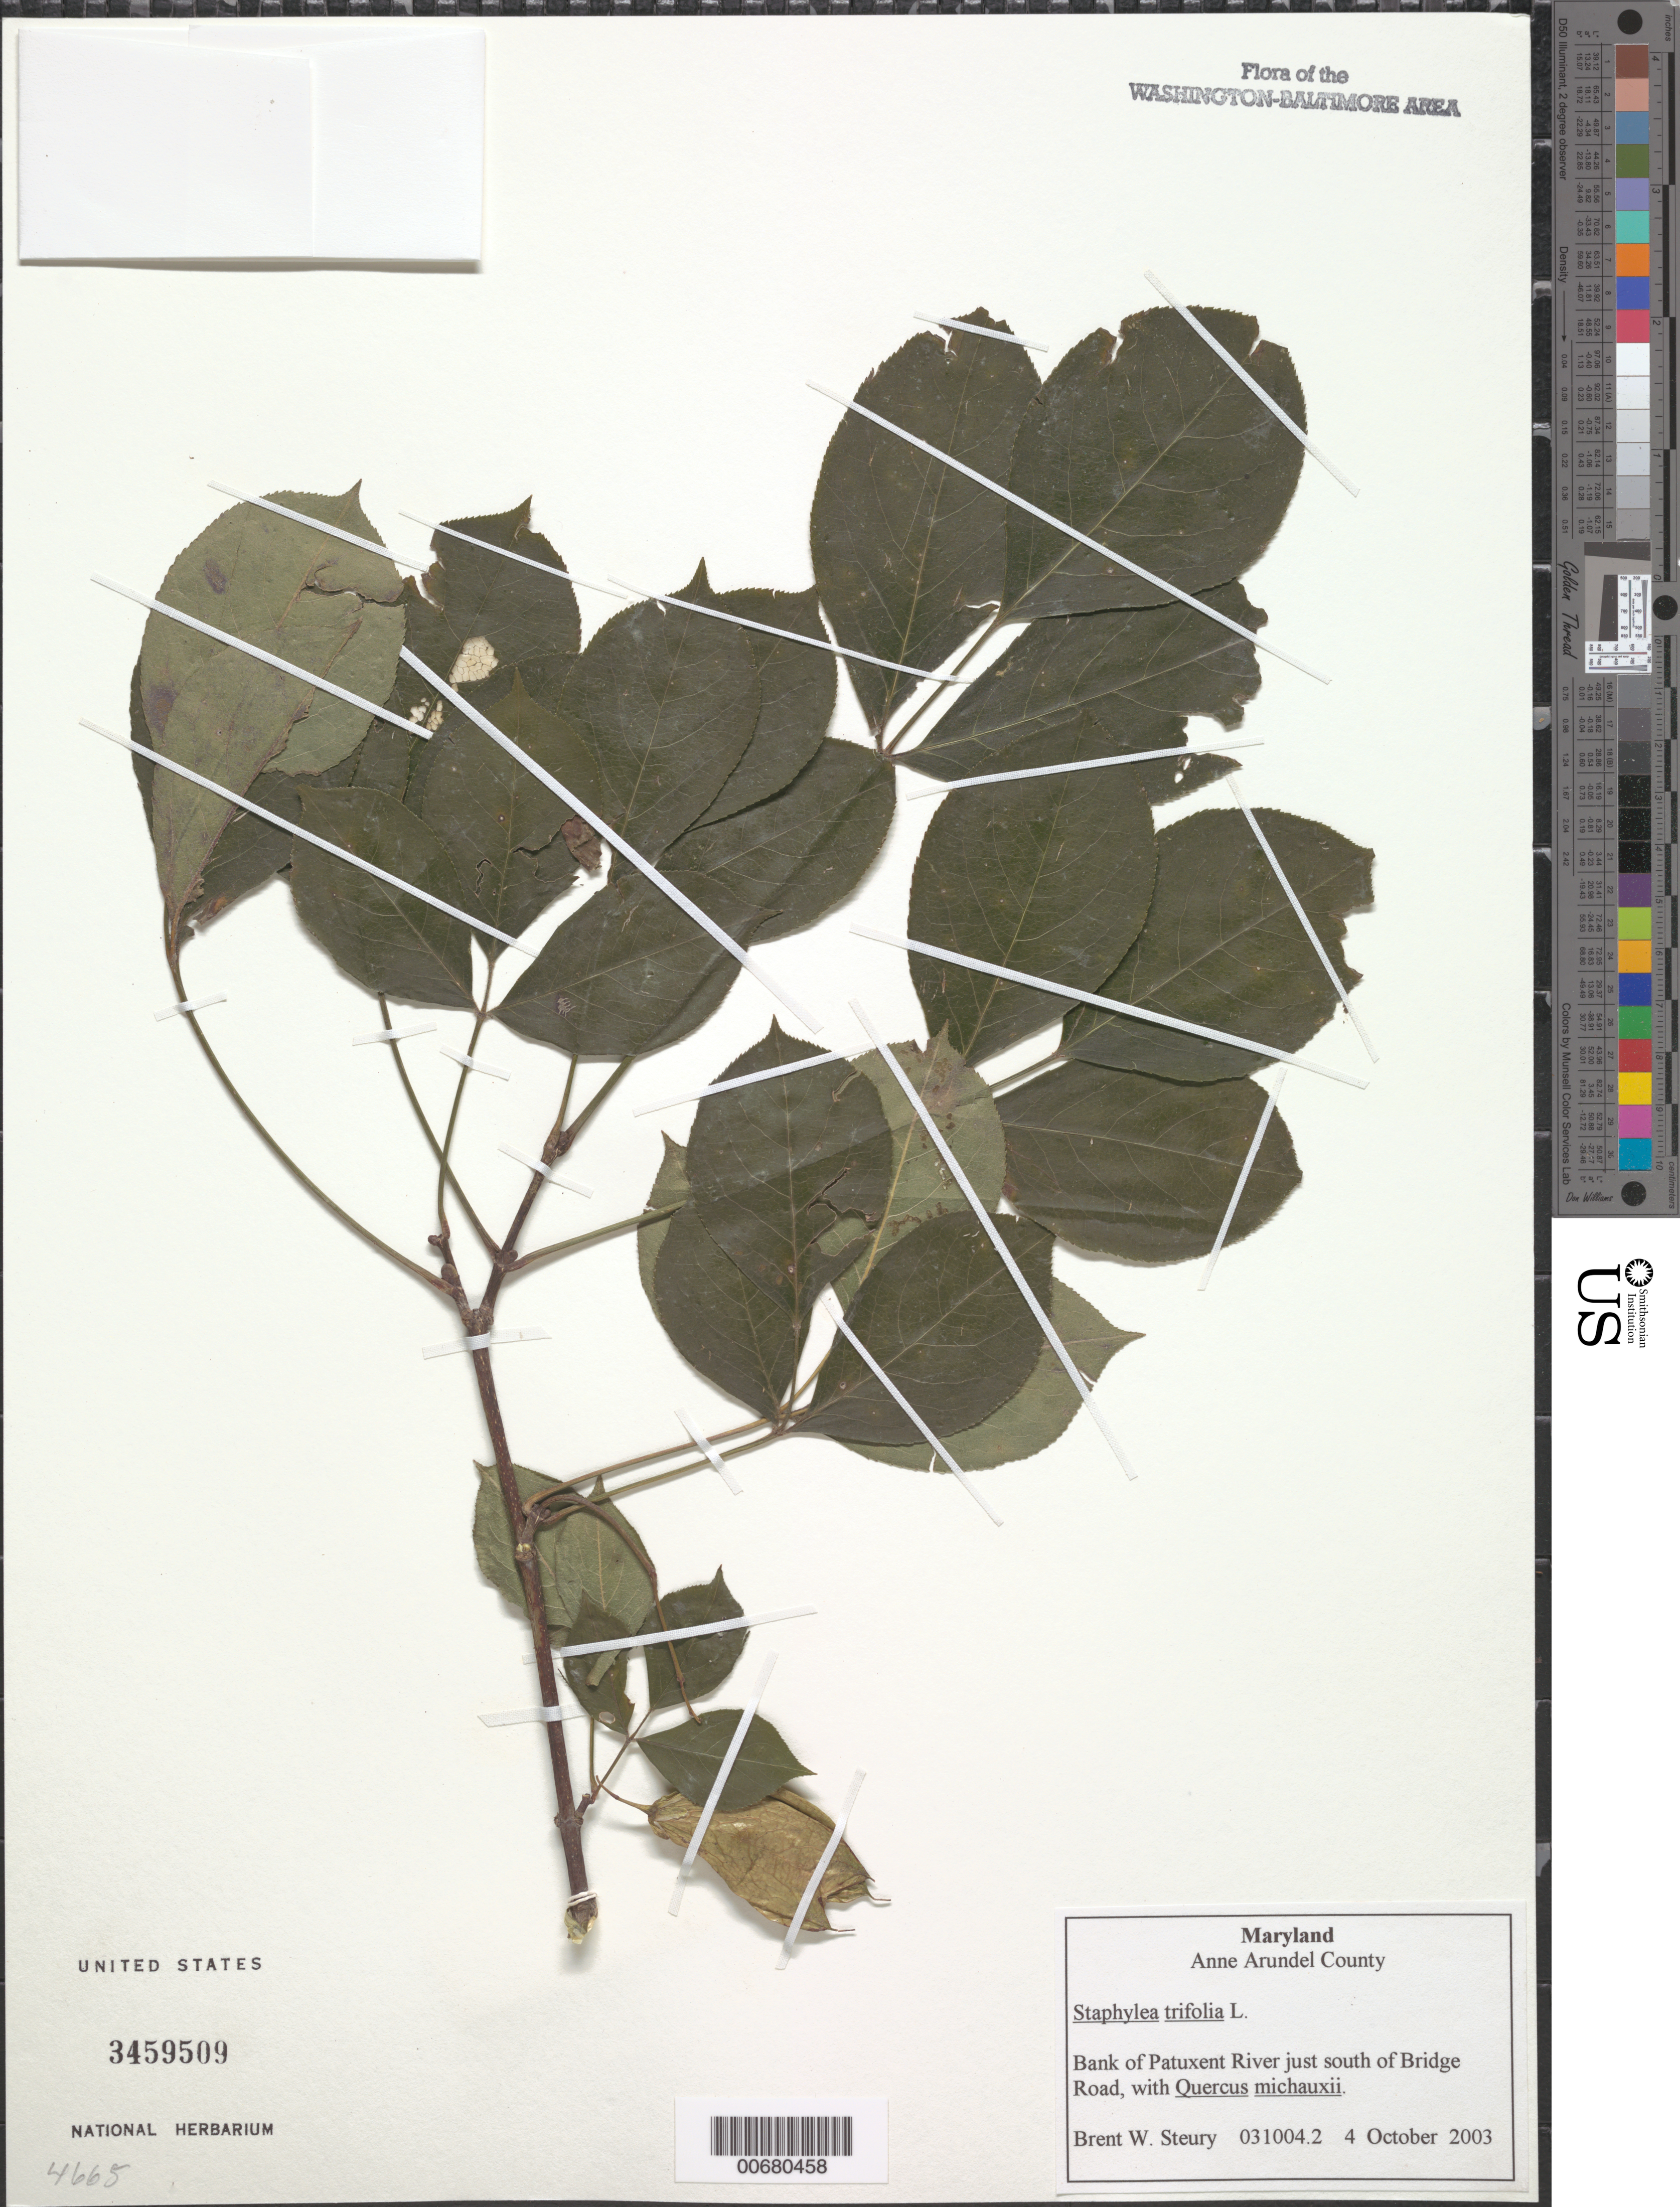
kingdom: Plantae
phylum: Tracheophyta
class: Magnoliopsida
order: Crossosomatales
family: Staphyleaceae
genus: Staphylea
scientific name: Staphylea trifolia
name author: L.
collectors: B. Steury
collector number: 031004.1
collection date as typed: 04 Oct 2003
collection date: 2003-10-04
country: United States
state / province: Maryland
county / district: Anne Arundel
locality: Bank of Patuxent River just south of Bridge Road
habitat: With Quercus michauxii.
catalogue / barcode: US 3459509